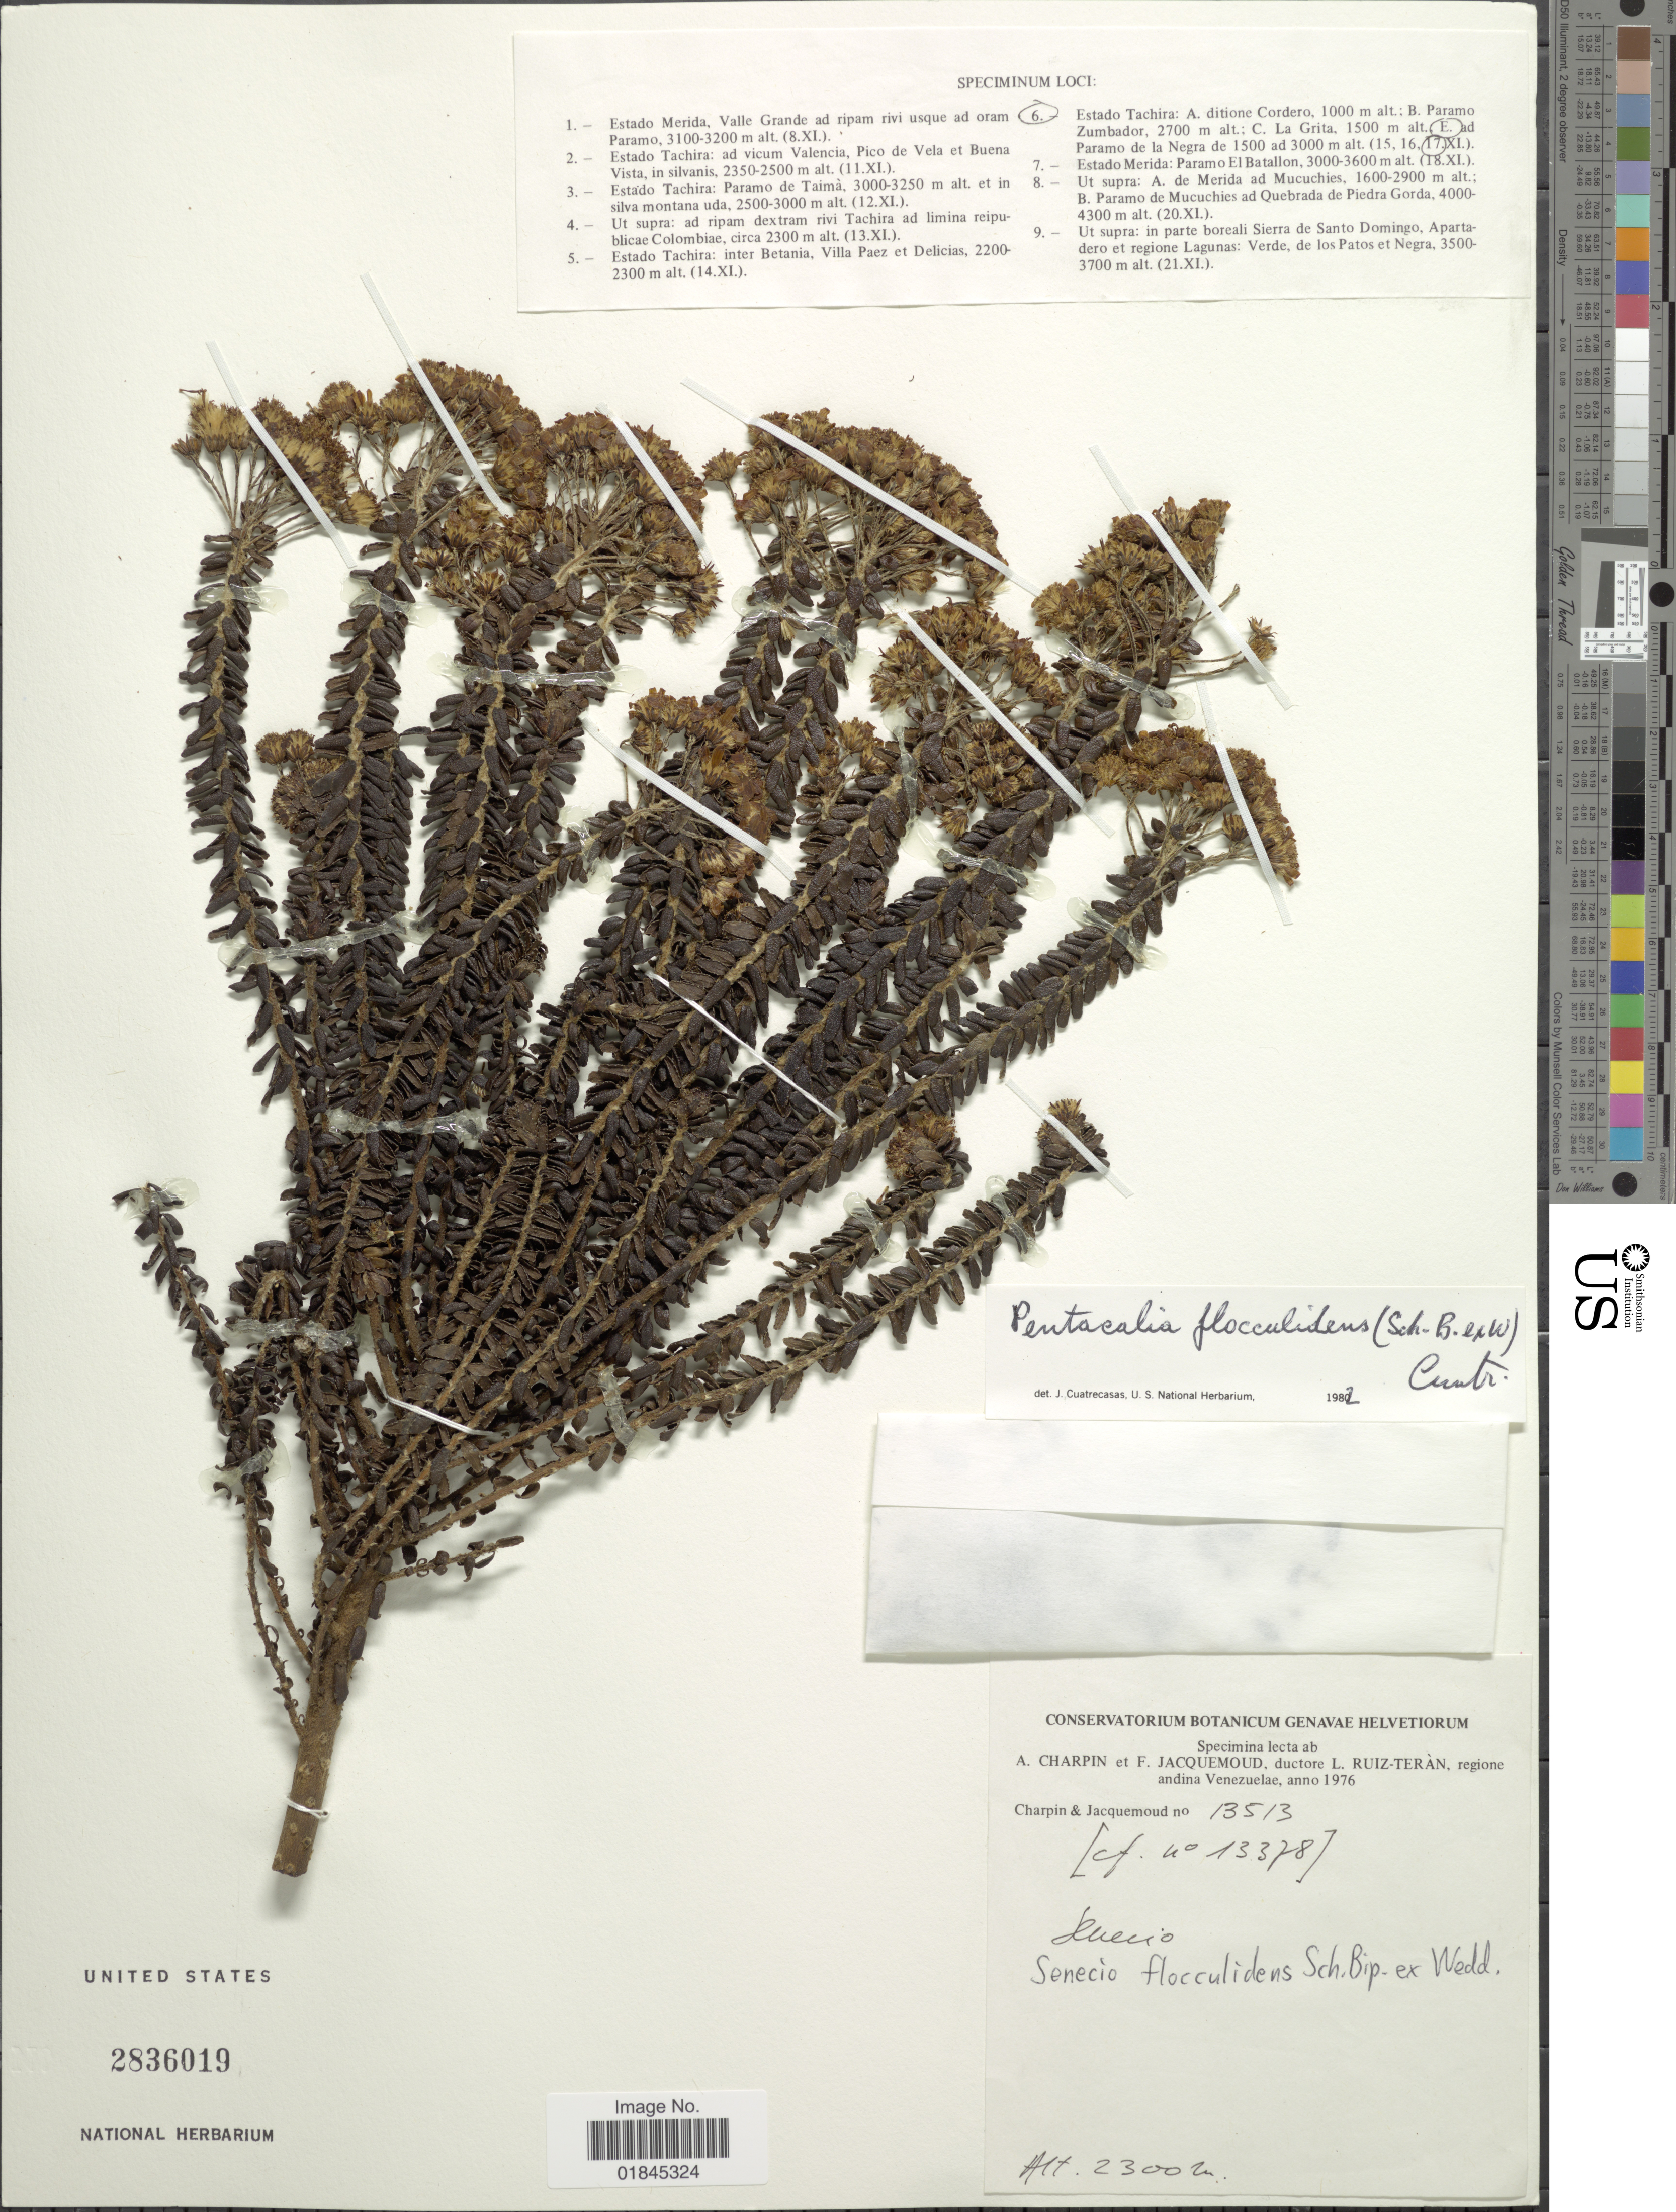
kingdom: Plantae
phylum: Tracheophyta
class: Magnoliopsida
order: Asterales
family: Asteraceae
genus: Pentacalia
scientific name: Pentacalia flocculidens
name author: (Sch. Bip. ex Wedd.) Cuatrec.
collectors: A. Charpin, F. Jacquemoud & L. E. Ruíz-Terán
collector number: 13513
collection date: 1976-11-17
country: Venezuela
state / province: Tachira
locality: Estado Tachira: A. ditione Cordero: B. Paramo Zumbador; C. La Grita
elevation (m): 1000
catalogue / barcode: US 2836019